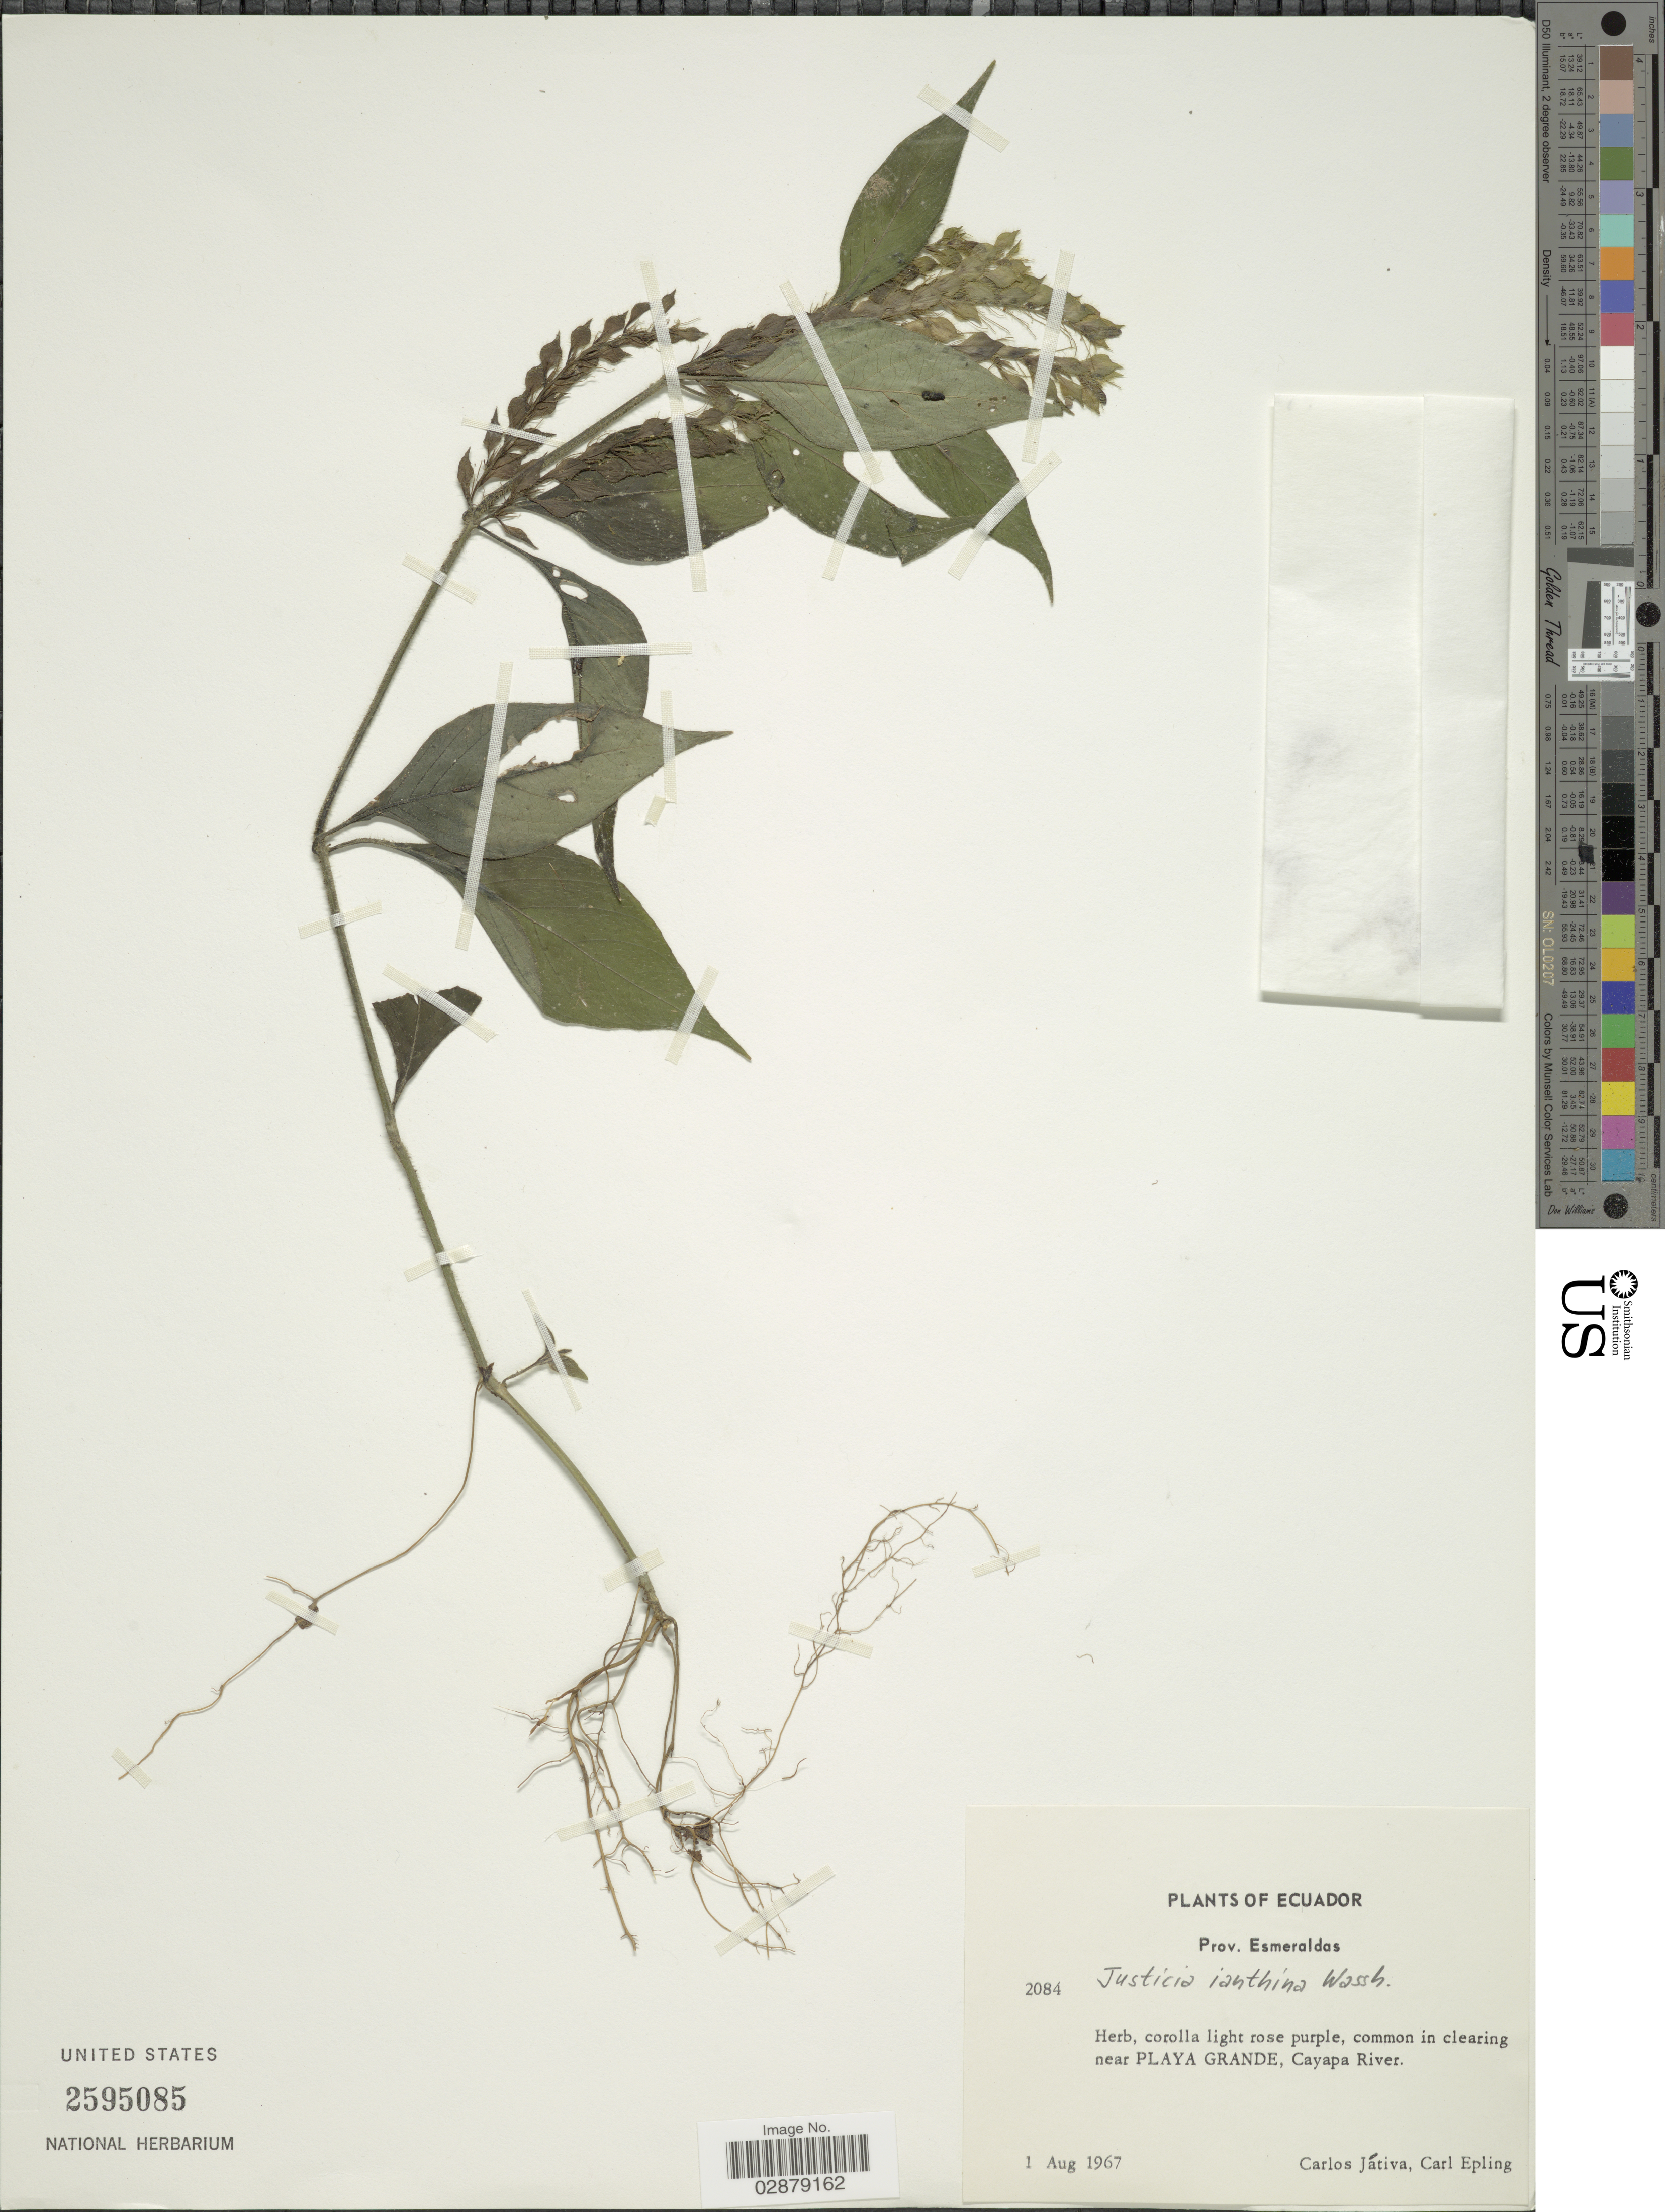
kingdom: Plantae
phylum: Tracheophyta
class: Magnoliopsida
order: Lamiales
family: Acanthaceae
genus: Justicia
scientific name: Justicia ianthina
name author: Wassh.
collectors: C. D. Játiva & C. C. Epling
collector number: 2084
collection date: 1967-08-01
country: Ecuador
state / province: Esmeraldas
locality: Common in clearing near Playa Grande, Cayapa River.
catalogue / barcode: US 2595085